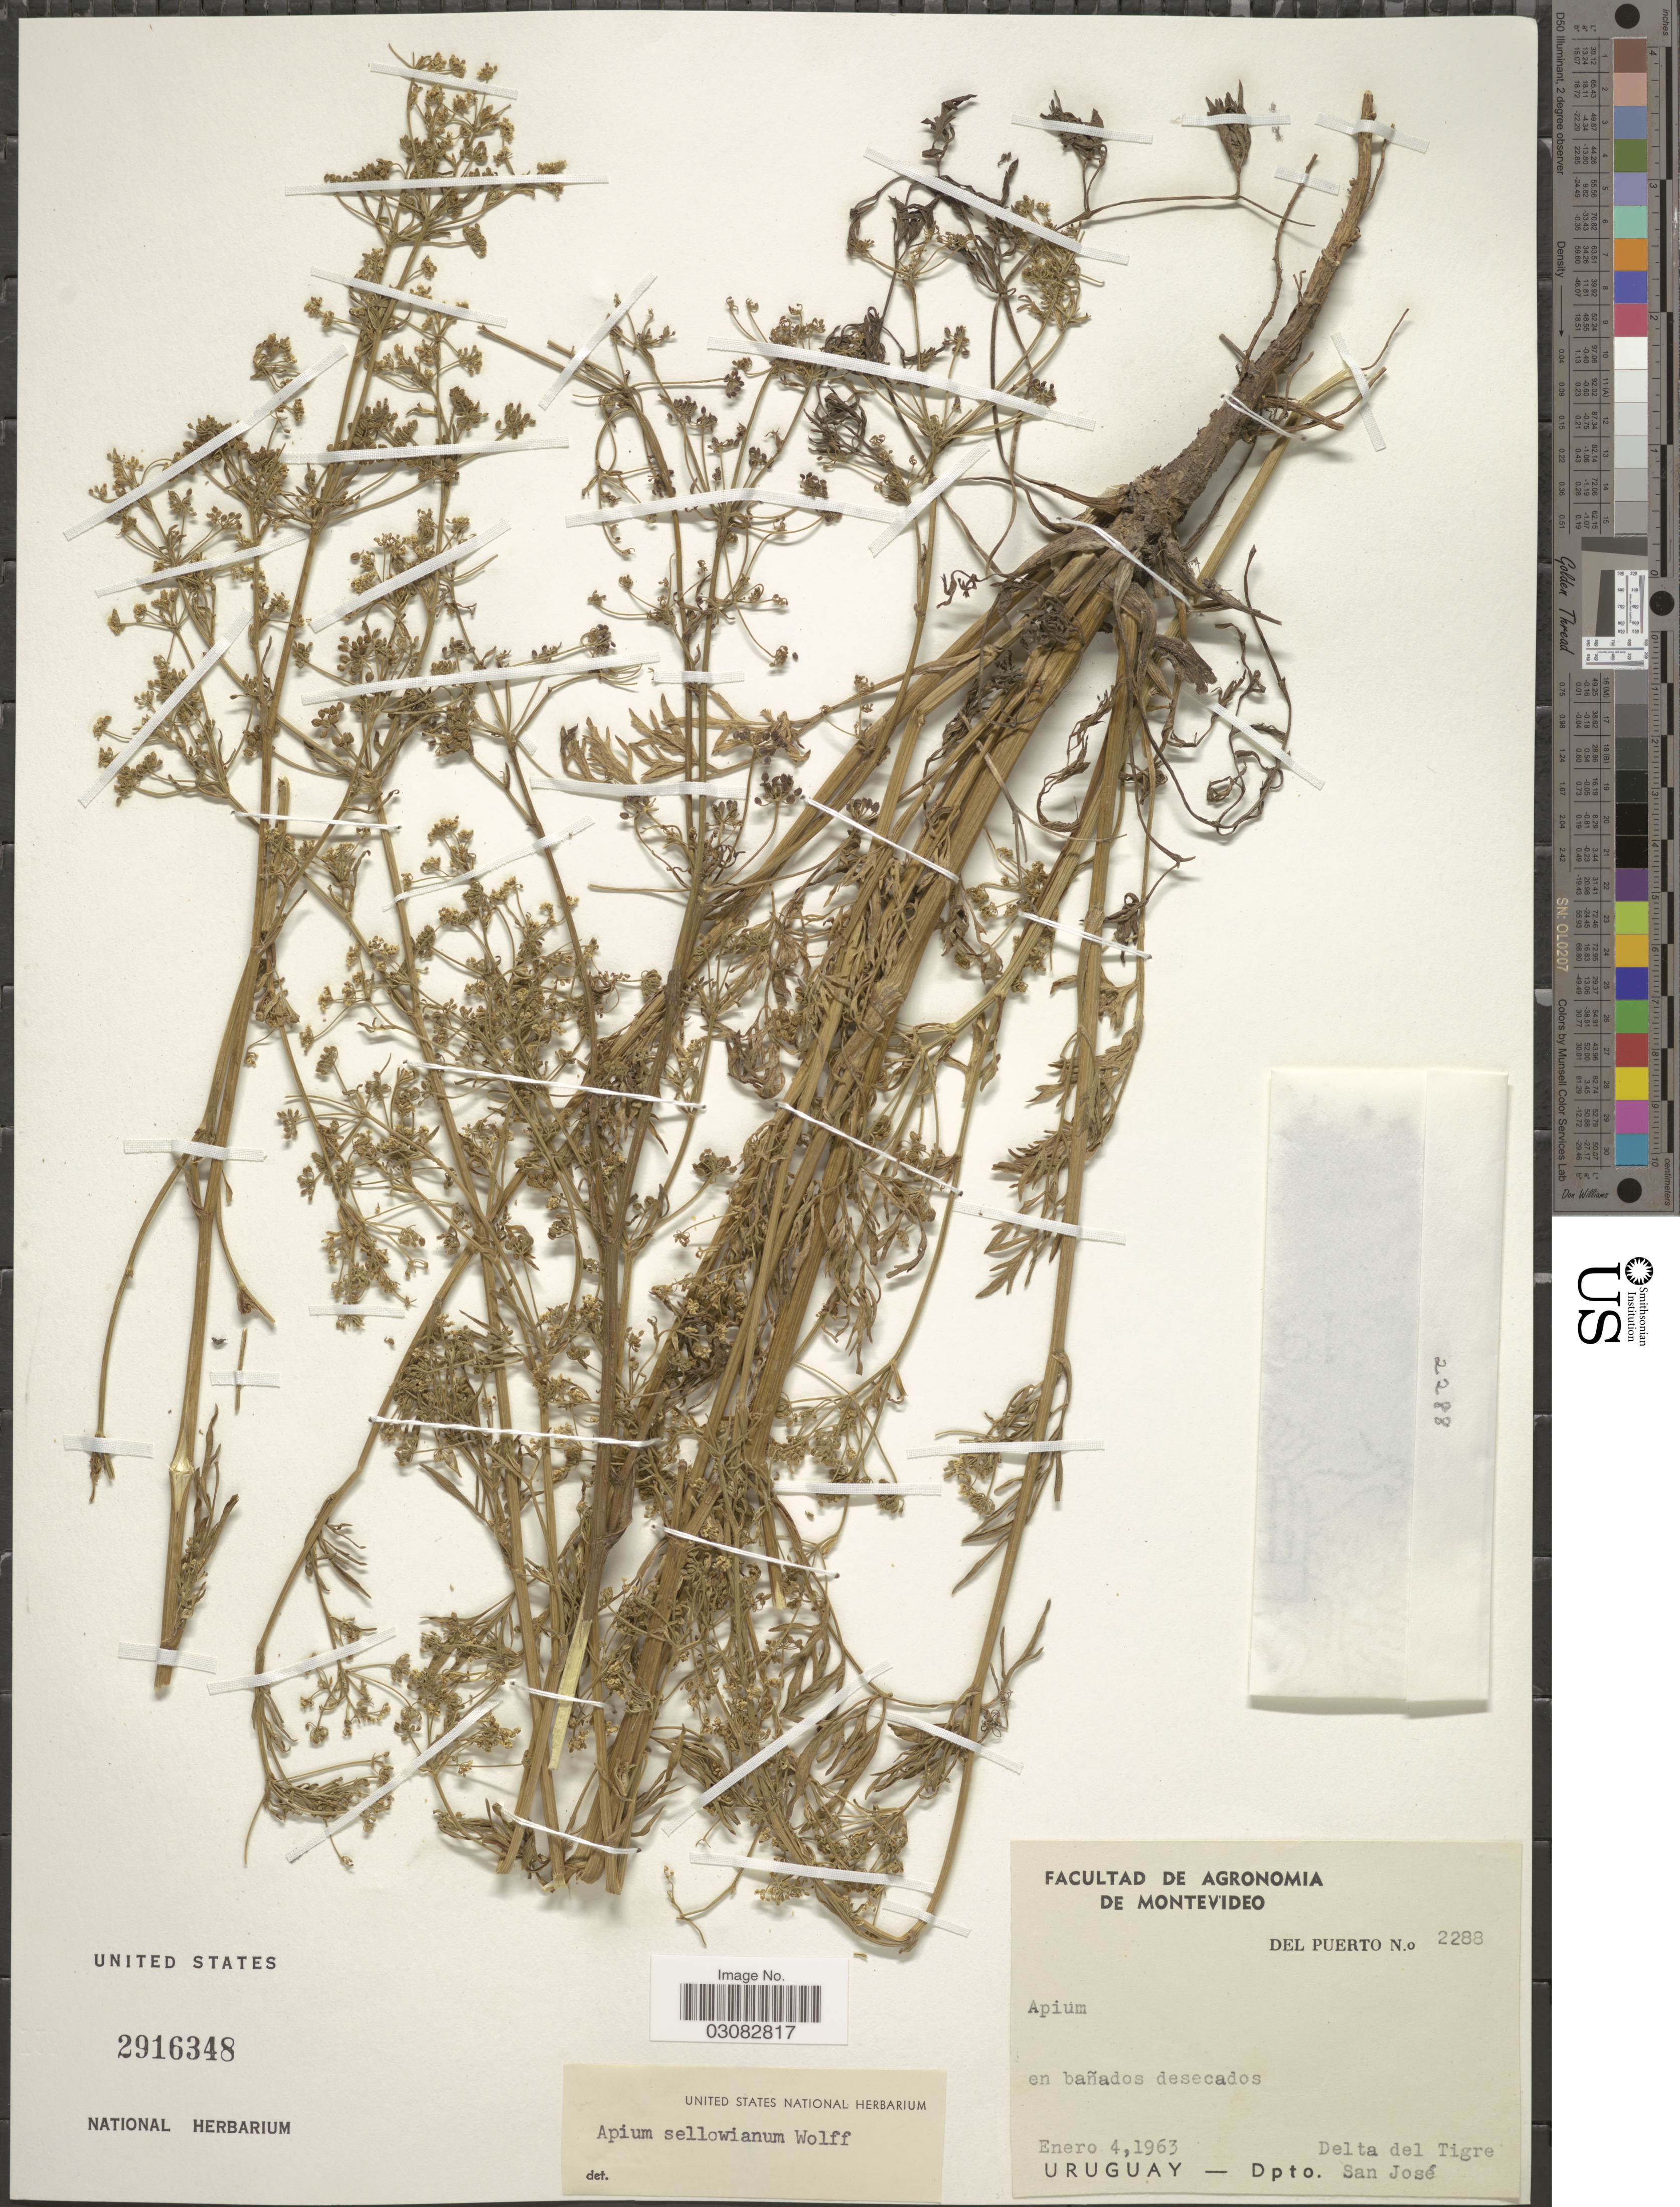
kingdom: Plantae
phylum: Tracheophyta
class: Magnoliopsida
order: Apiales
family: Apiaceae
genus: Apium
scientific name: Apium sellowianum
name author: H. Wolff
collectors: Del Puerto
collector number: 2288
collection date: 1963-01-04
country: Uruguay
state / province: San Jose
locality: Delta del Tigre. Dpto. San José.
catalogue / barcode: US 2916348